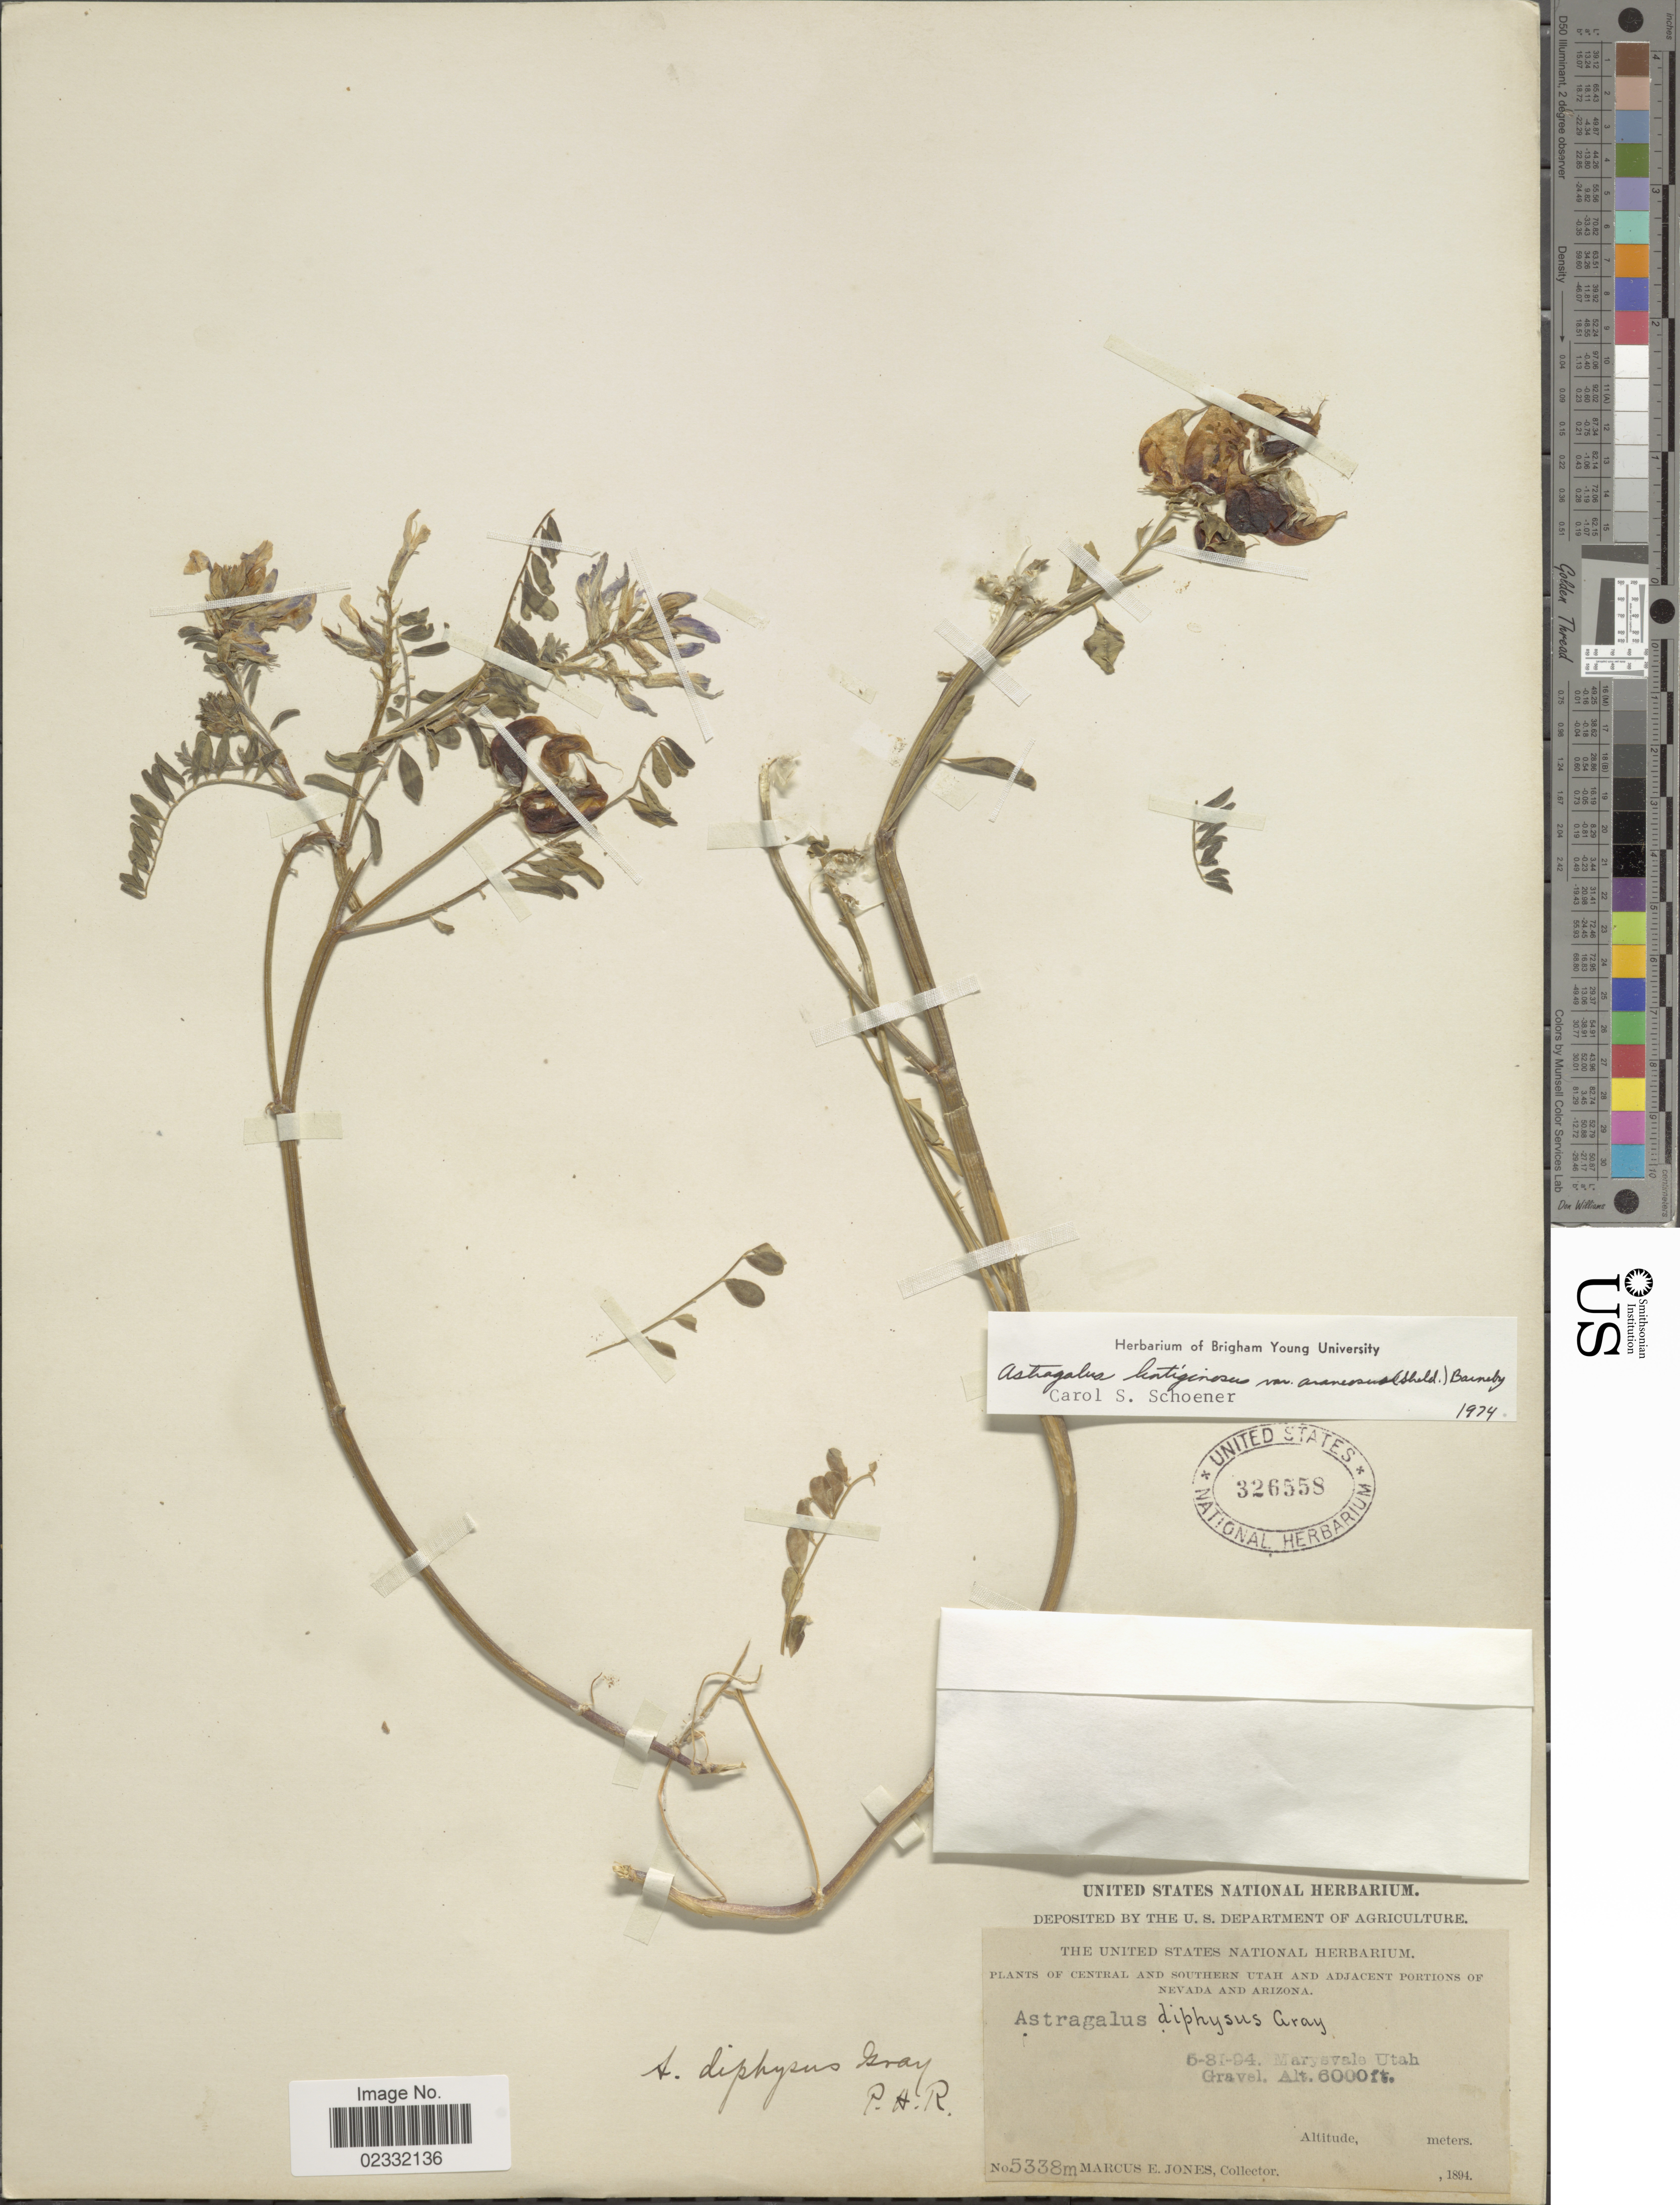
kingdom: Plantae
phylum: Tracheophyta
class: Magnoliopsida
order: Fabales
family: Fabaceae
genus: Astragalus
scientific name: Astragalus lentiginosus var. araneosus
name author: (E. Sheld.) Barneby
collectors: M. E. Jones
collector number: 5338m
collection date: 1894-09-18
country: United States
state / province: Utah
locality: Central and Southern Utah and Adjacent Portions of Nevada and Arizona, Marysvale, Gravel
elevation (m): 1829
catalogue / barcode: US 326558